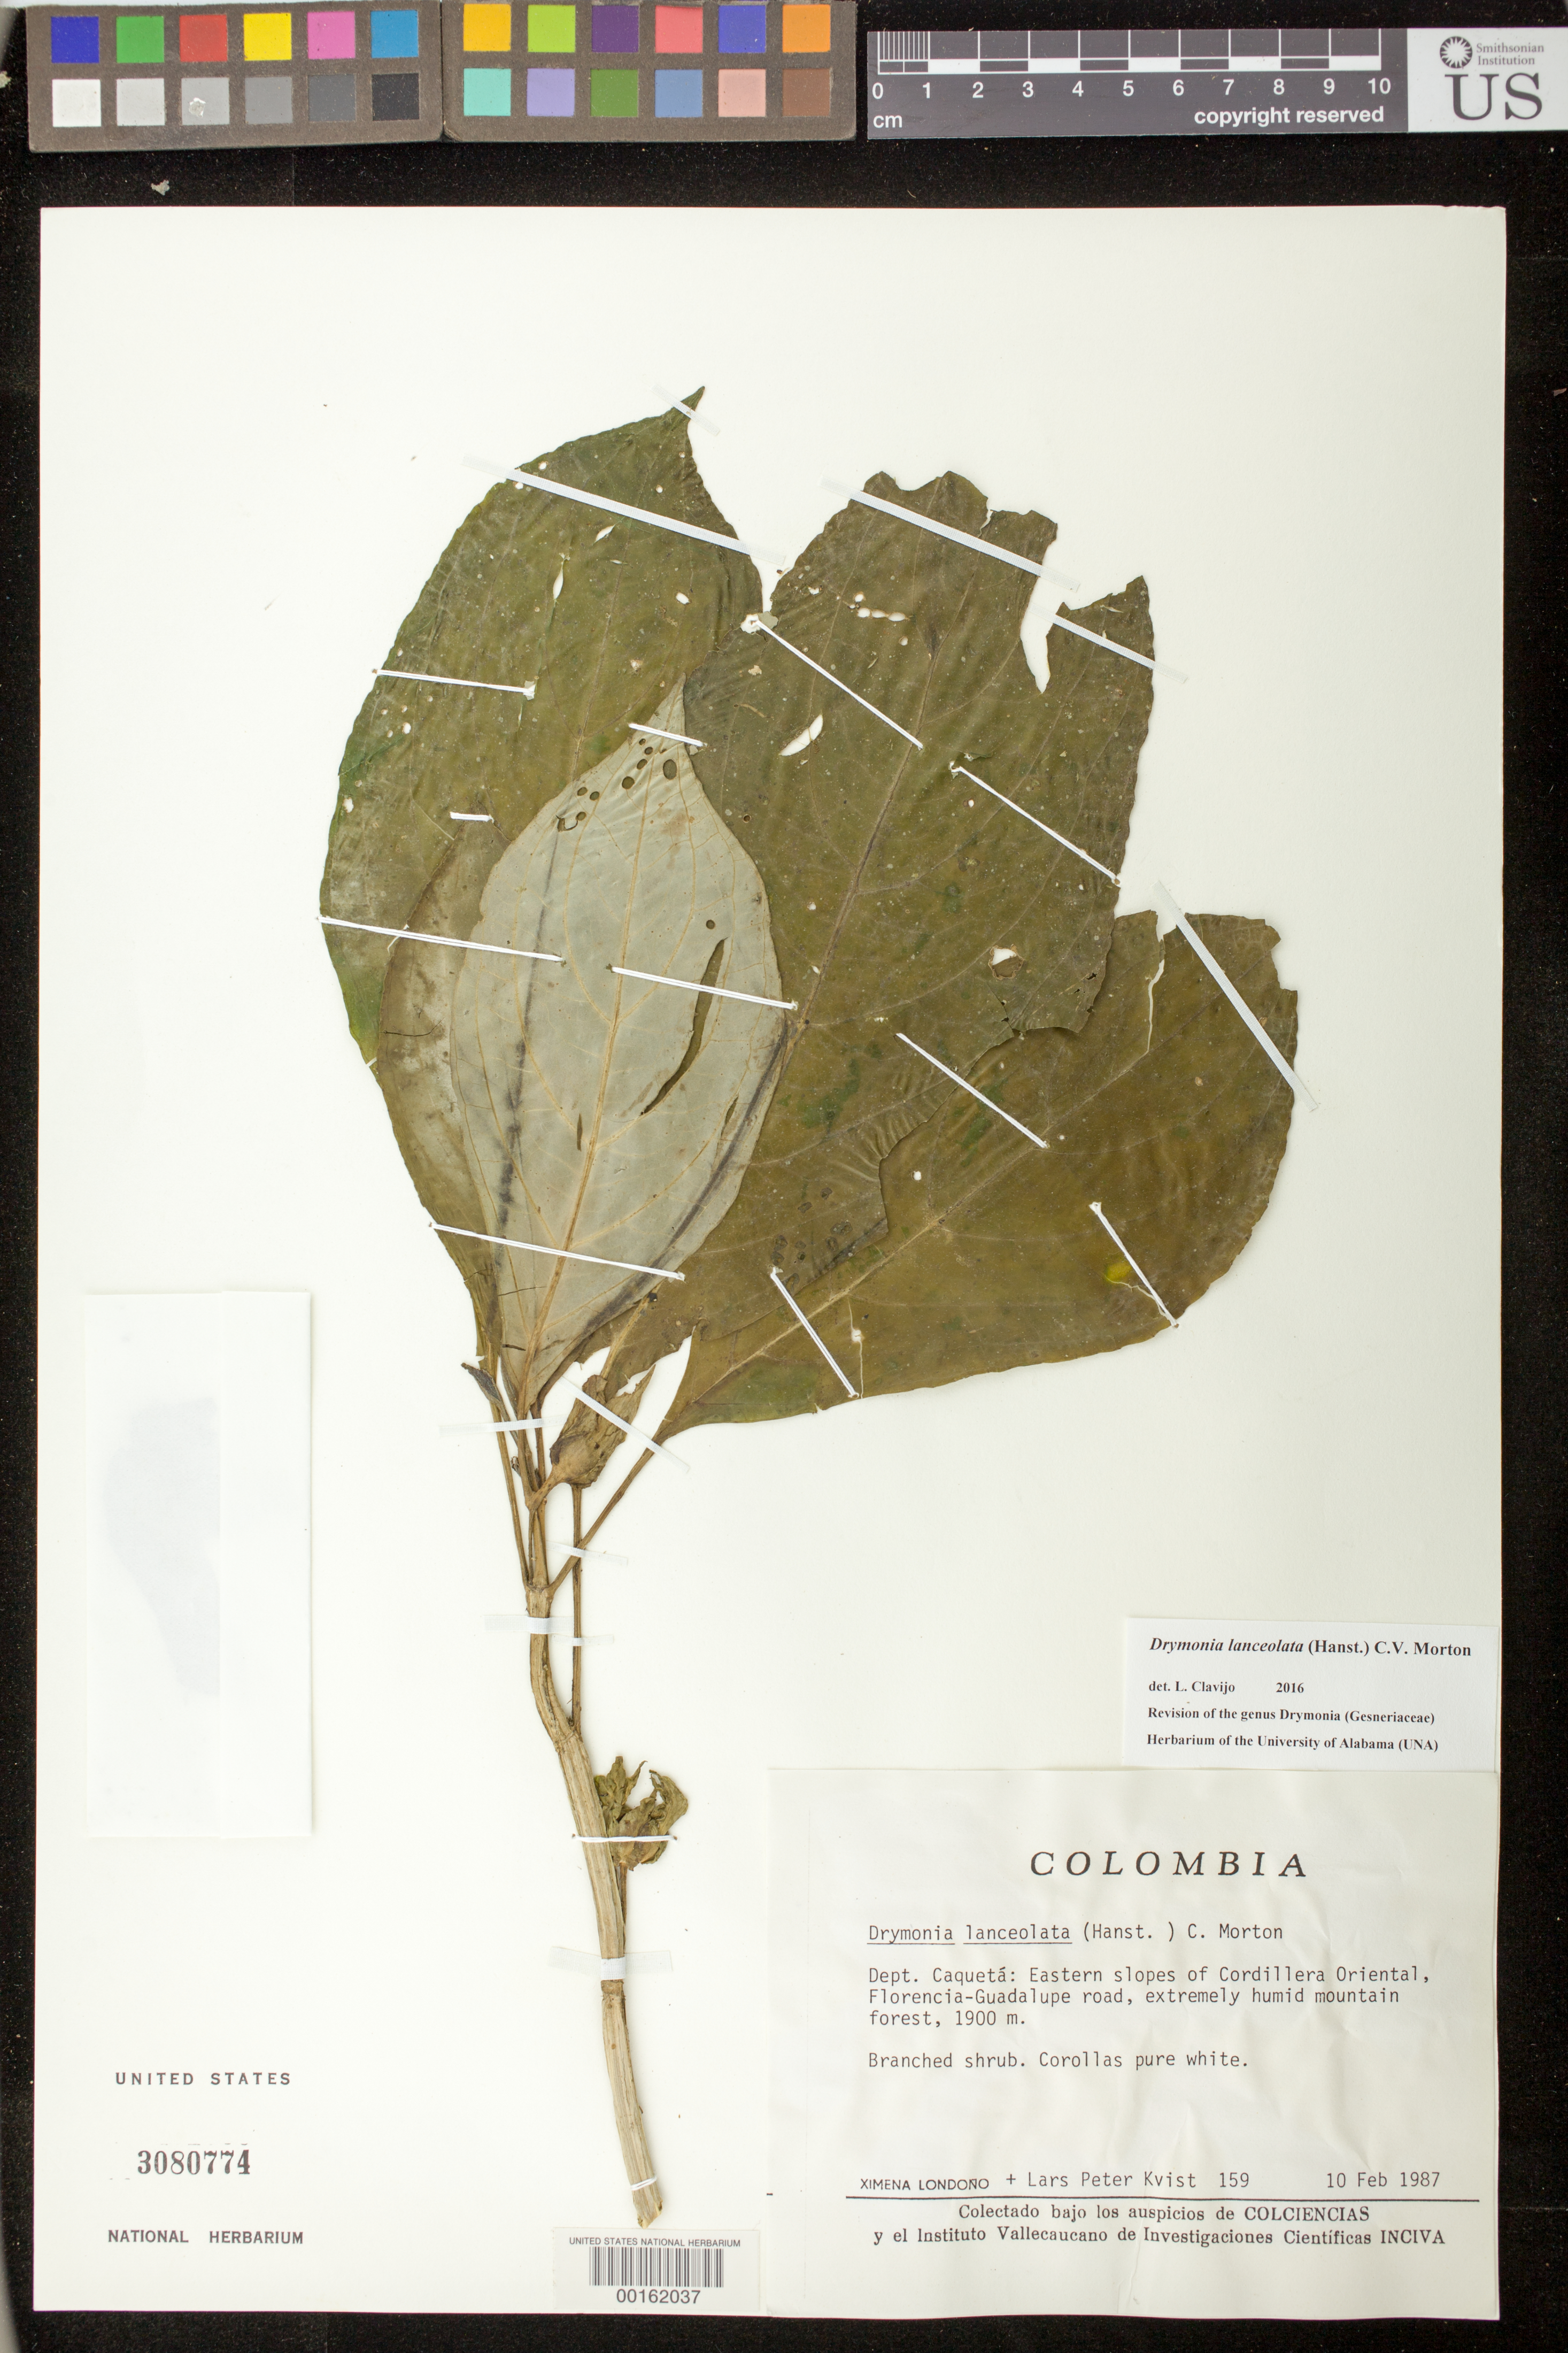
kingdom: Plantae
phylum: Tracheophyta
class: Magnoliopsida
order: Lamiales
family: Gesneriaceae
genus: Drymonia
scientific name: Drymonia lanceolata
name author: (Hanst.) C.V. Morton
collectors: X. Londoño & L. P. Kvist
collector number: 159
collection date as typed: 10 Feb 1987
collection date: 1987-02-10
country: Colombia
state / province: Caquetá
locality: Eastern slopes of Cordillera Oriental, Florencia-Guadalupe road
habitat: Extremely humid mountain forest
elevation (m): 1900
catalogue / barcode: US 3080774